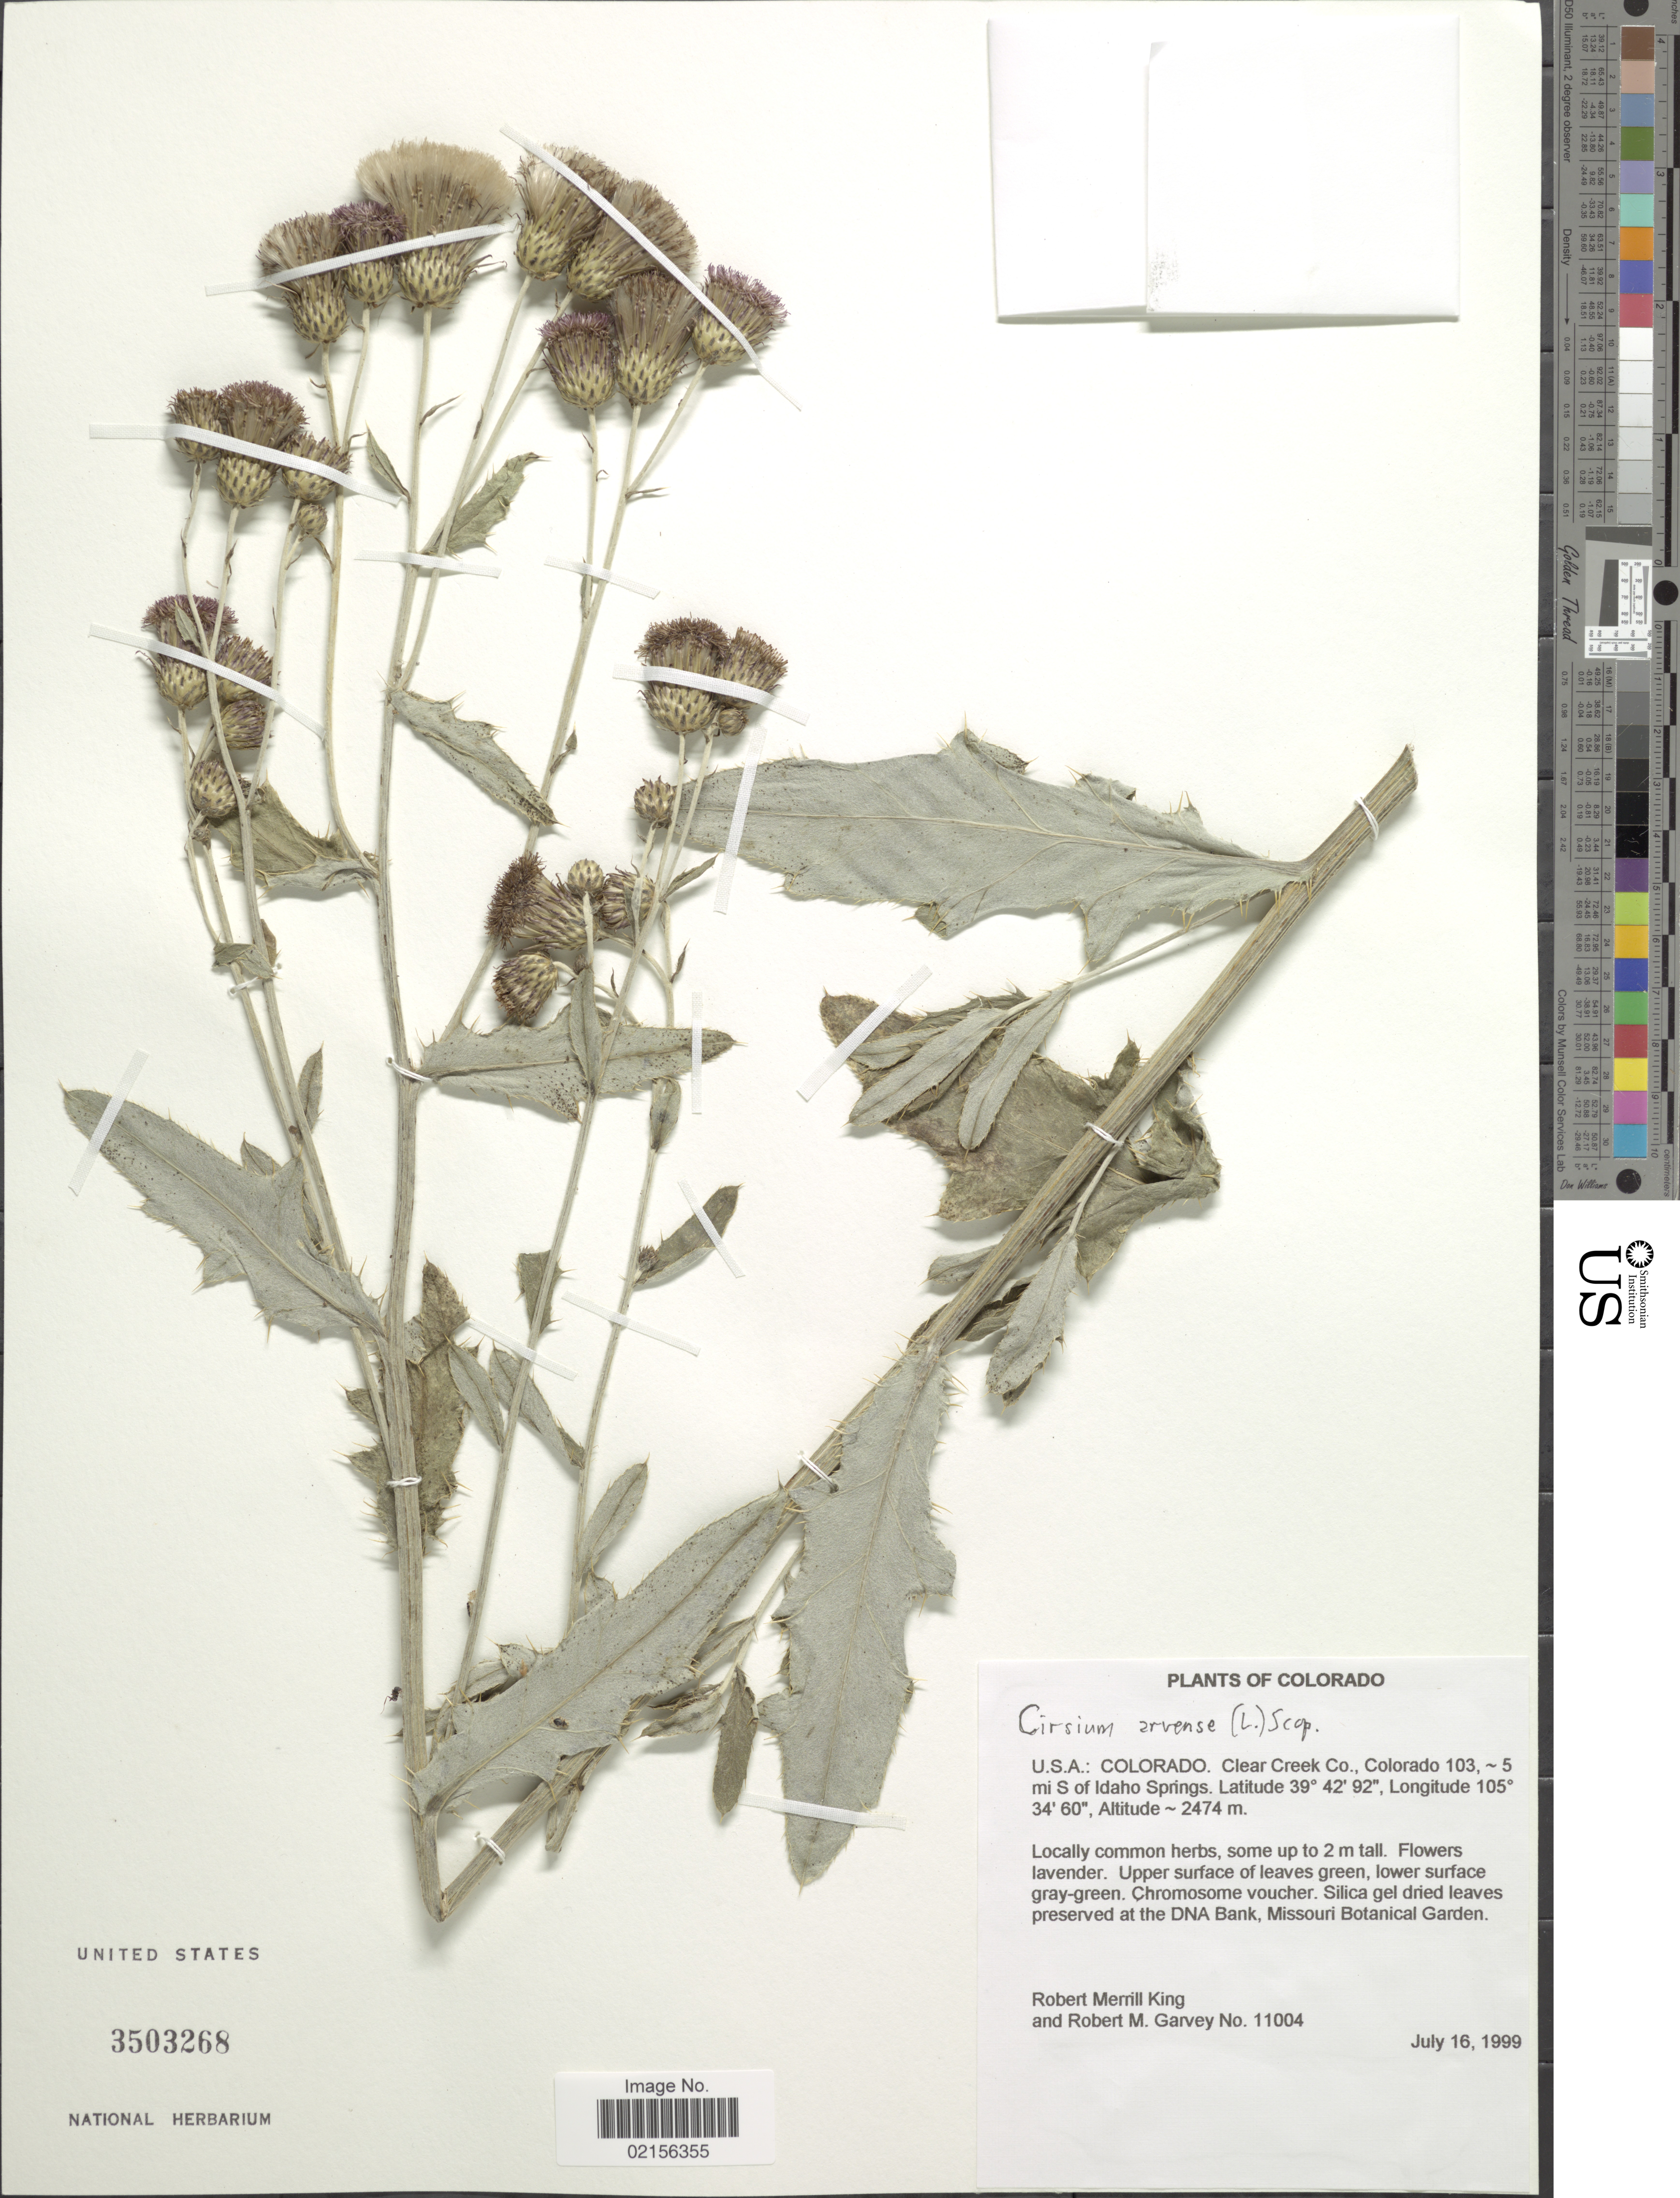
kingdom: Plantae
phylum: Tracheophyta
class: Magnoliopsida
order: Asterales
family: Asteraceae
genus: Cirsium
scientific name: Cirsium arvense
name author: (L.) Scop.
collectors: R. M. King & R. Garvey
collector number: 11004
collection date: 1999-07-16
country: United States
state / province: Colorado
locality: Clear Creek Co., Colorado 103 : 5 mi S of Idaho Springs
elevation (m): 2474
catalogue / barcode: US 3503268